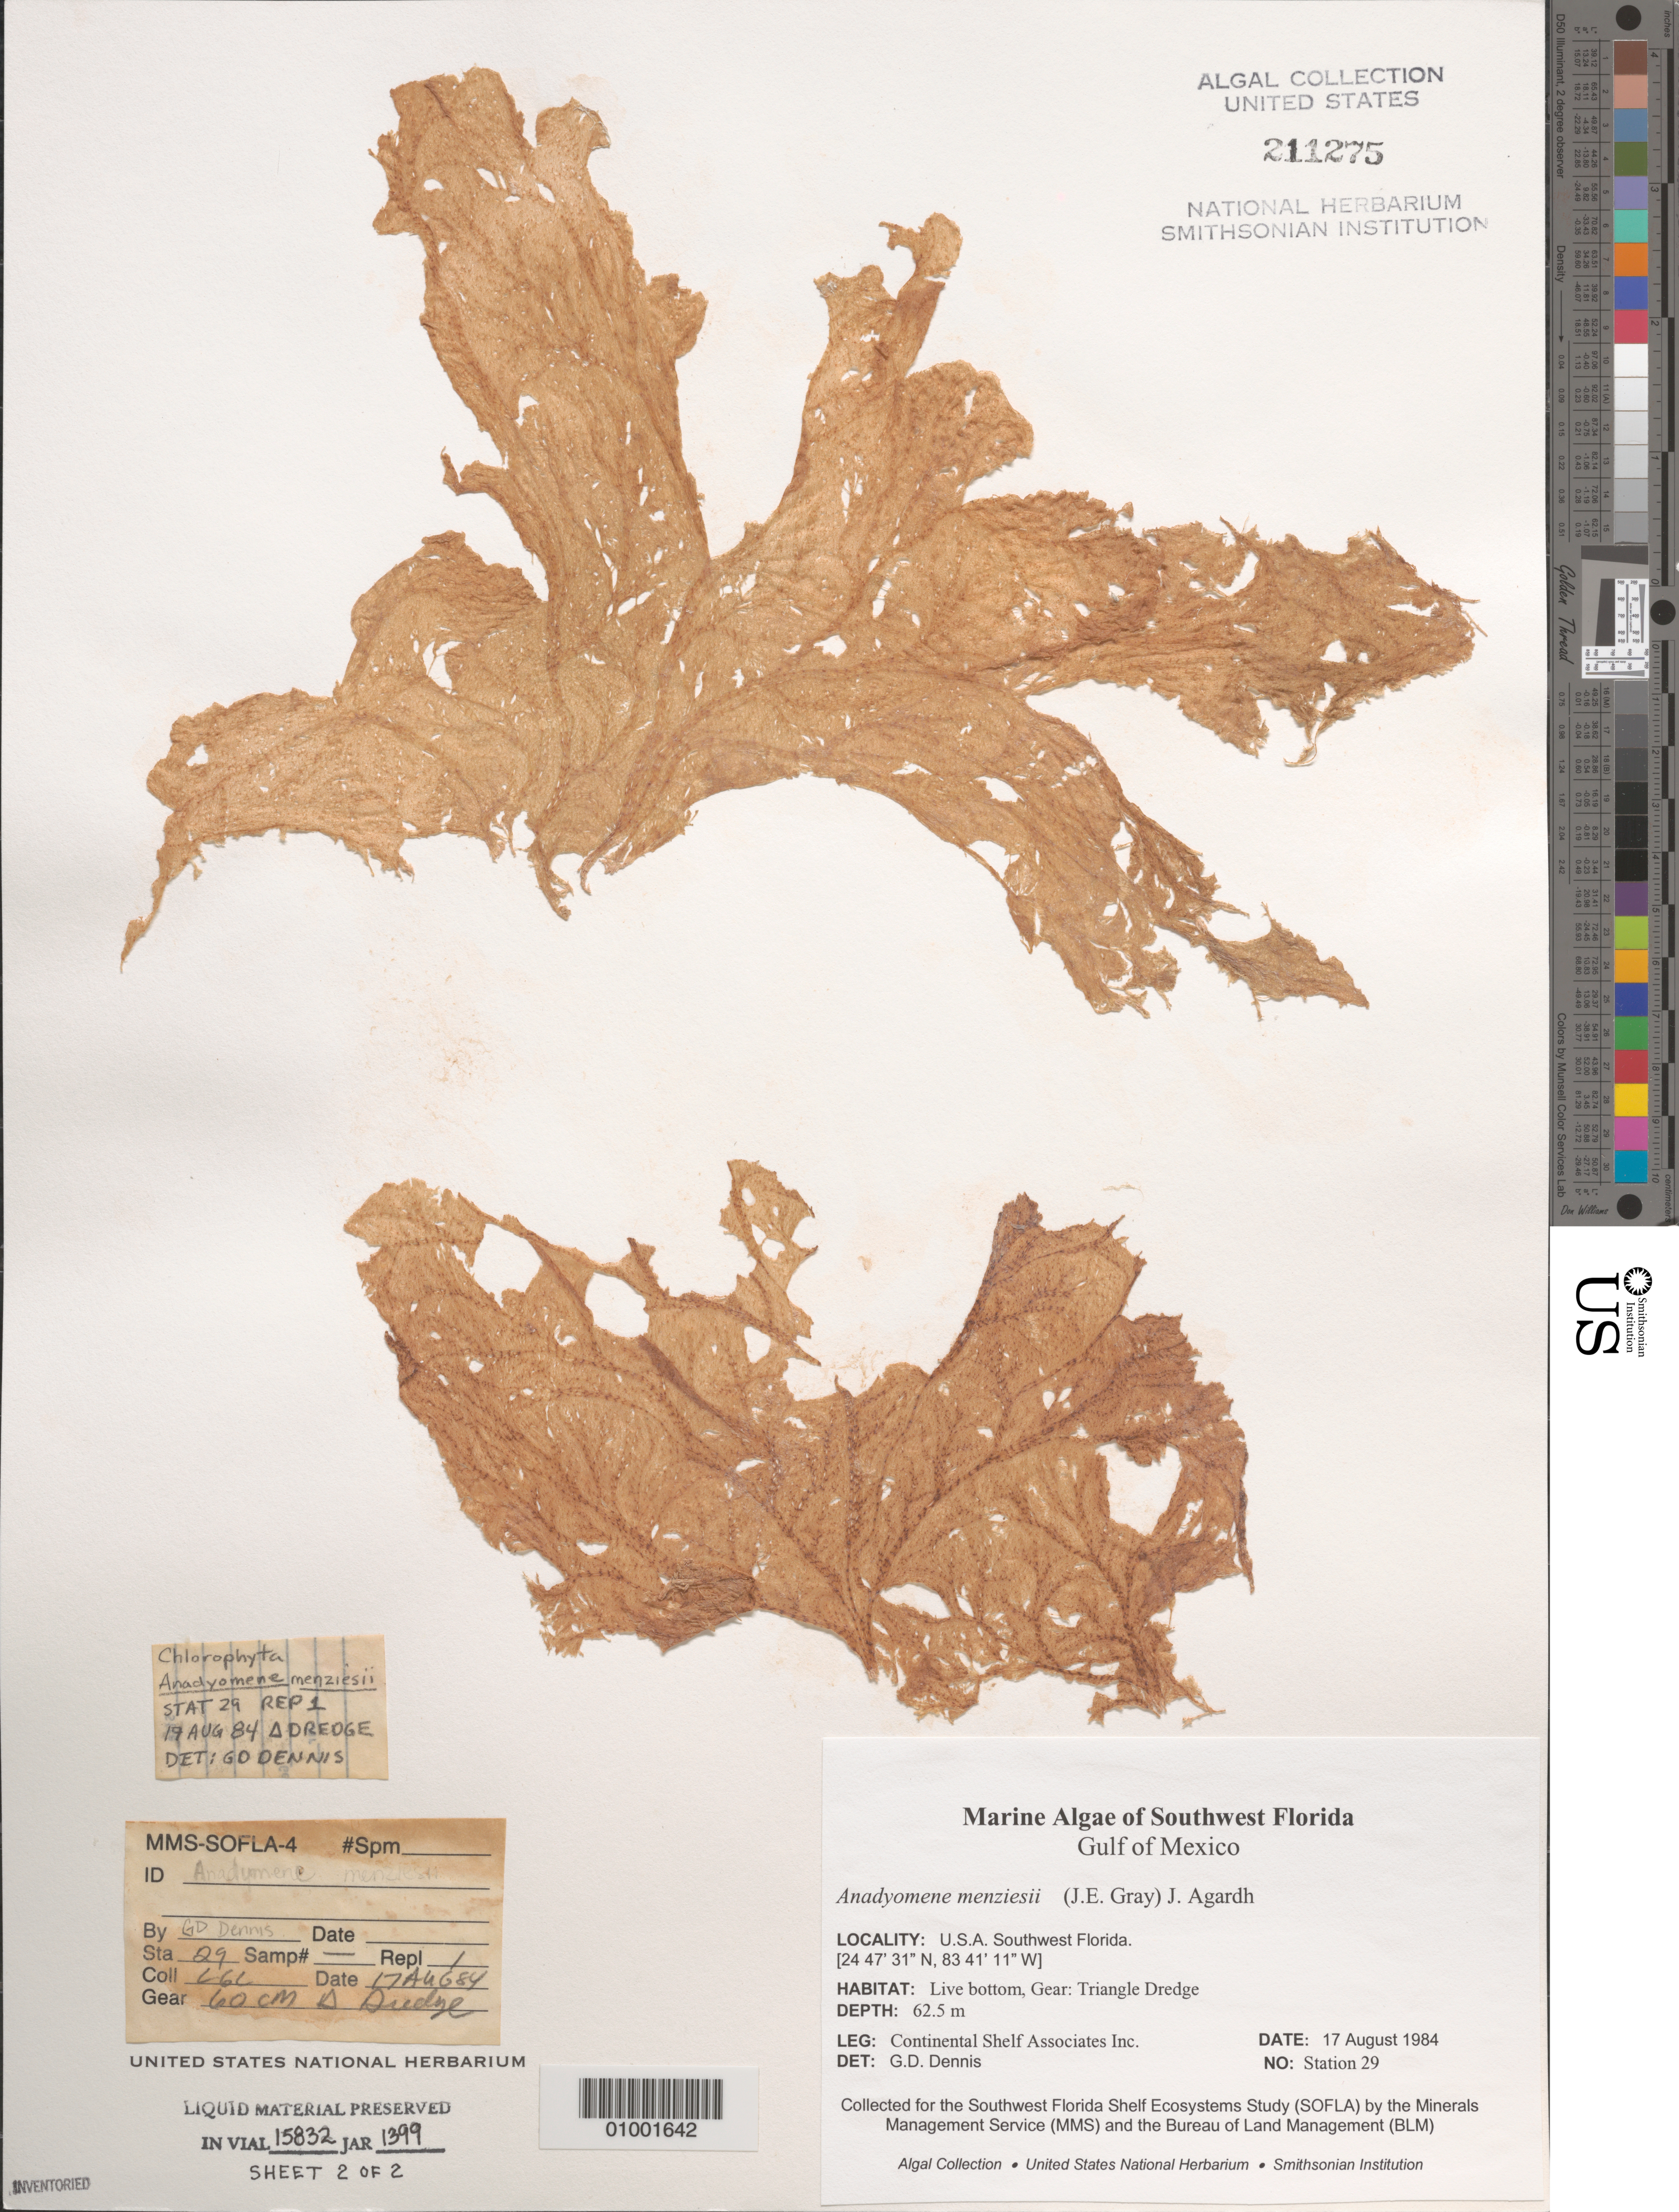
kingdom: Plantae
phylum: Chlorophyta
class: Ulvophyceae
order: Cladophorales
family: Anadyomenaceae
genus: Anadyomene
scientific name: Anadyomene menziesii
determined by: Dennis, G. D.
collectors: Continental Shelf Associates Inc.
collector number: Station 29 Rep 1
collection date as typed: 17 Aug1984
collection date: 1984-08-17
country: United States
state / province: Florida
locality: Gulf of Mexico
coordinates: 24 47'31"N, 83 41'11"W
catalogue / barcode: US 211275